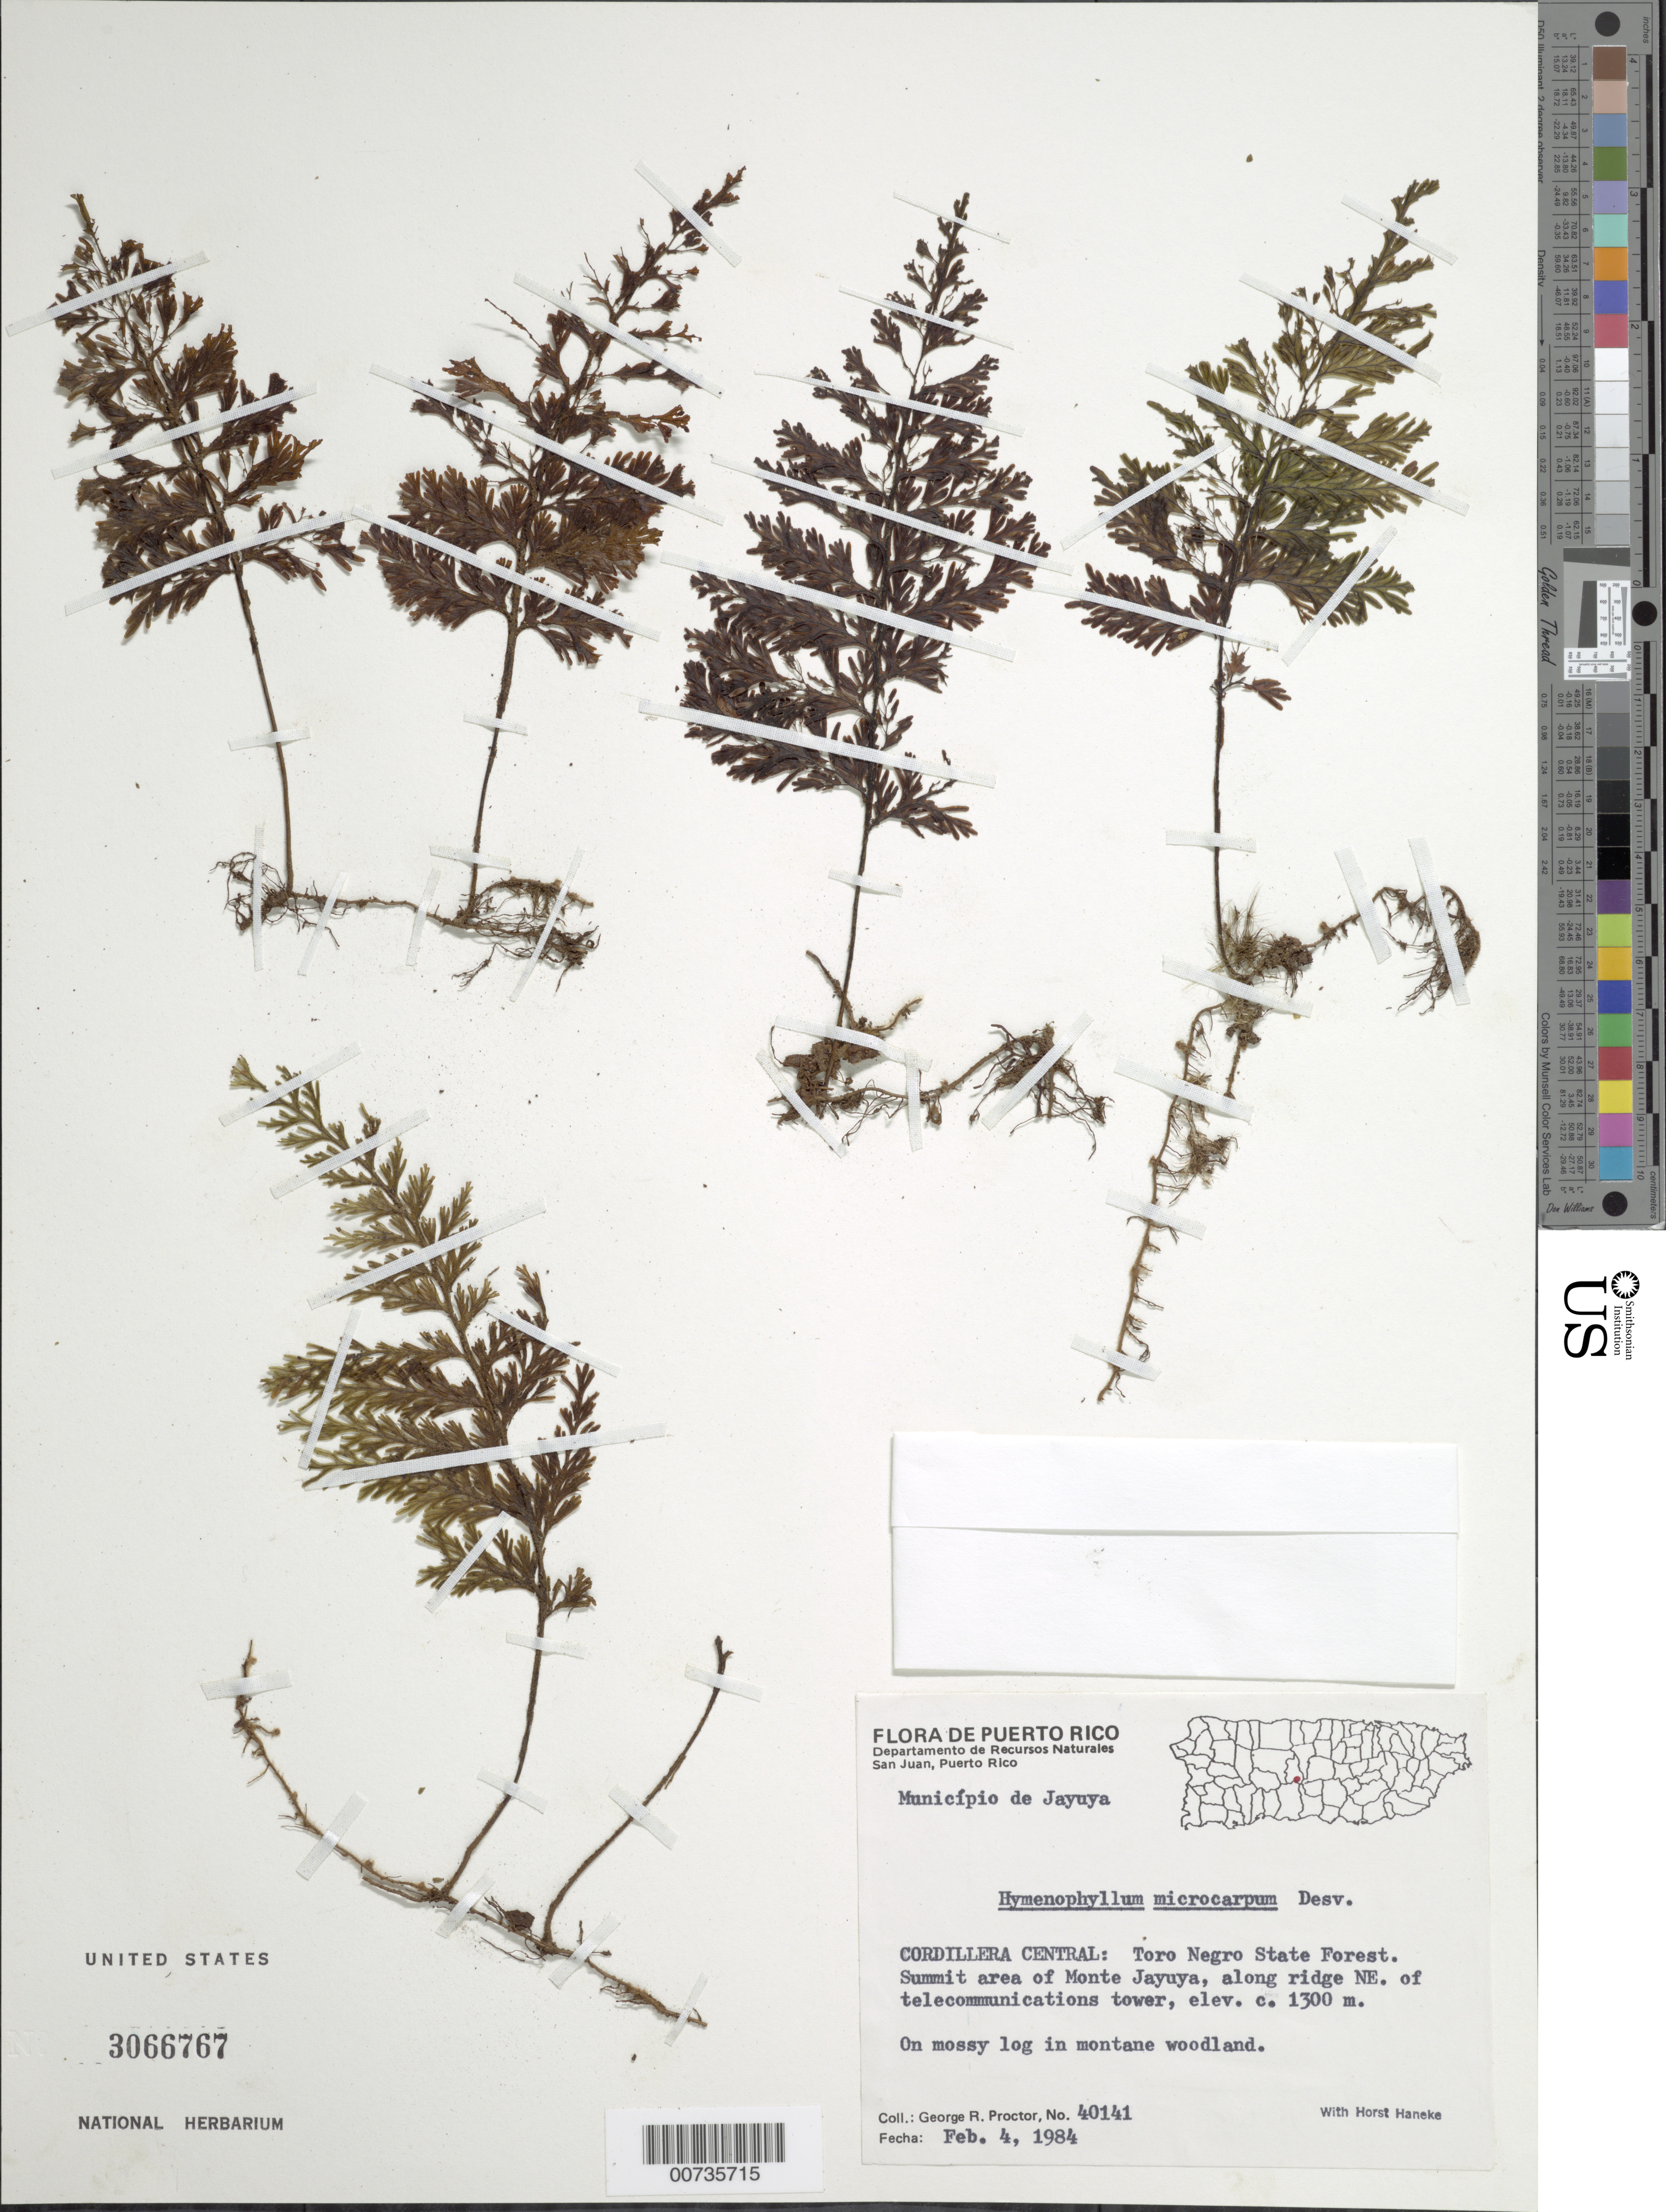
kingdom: Plantae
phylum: Tracheophyta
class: Polypodiopsida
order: Hymenophyllales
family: Hymenophyllaceae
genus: Hymenophyllum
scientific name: Hymenophyllum microcarpum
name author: (Desv.) Lellinger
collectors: G. R. Proctor & H. Haneke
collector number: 40141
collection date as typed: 04 Feb 1984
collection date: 1984-02-04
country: Puerto Rico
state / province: Jayuya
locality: Mun. Jayuya, Cordillera Central: Toro Negro State Forest, summit area of Monte Jayuya, along ridge NE of telecommunications tower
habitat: On mossy log in montane woodland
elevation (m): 1300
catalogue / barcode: US 3066767